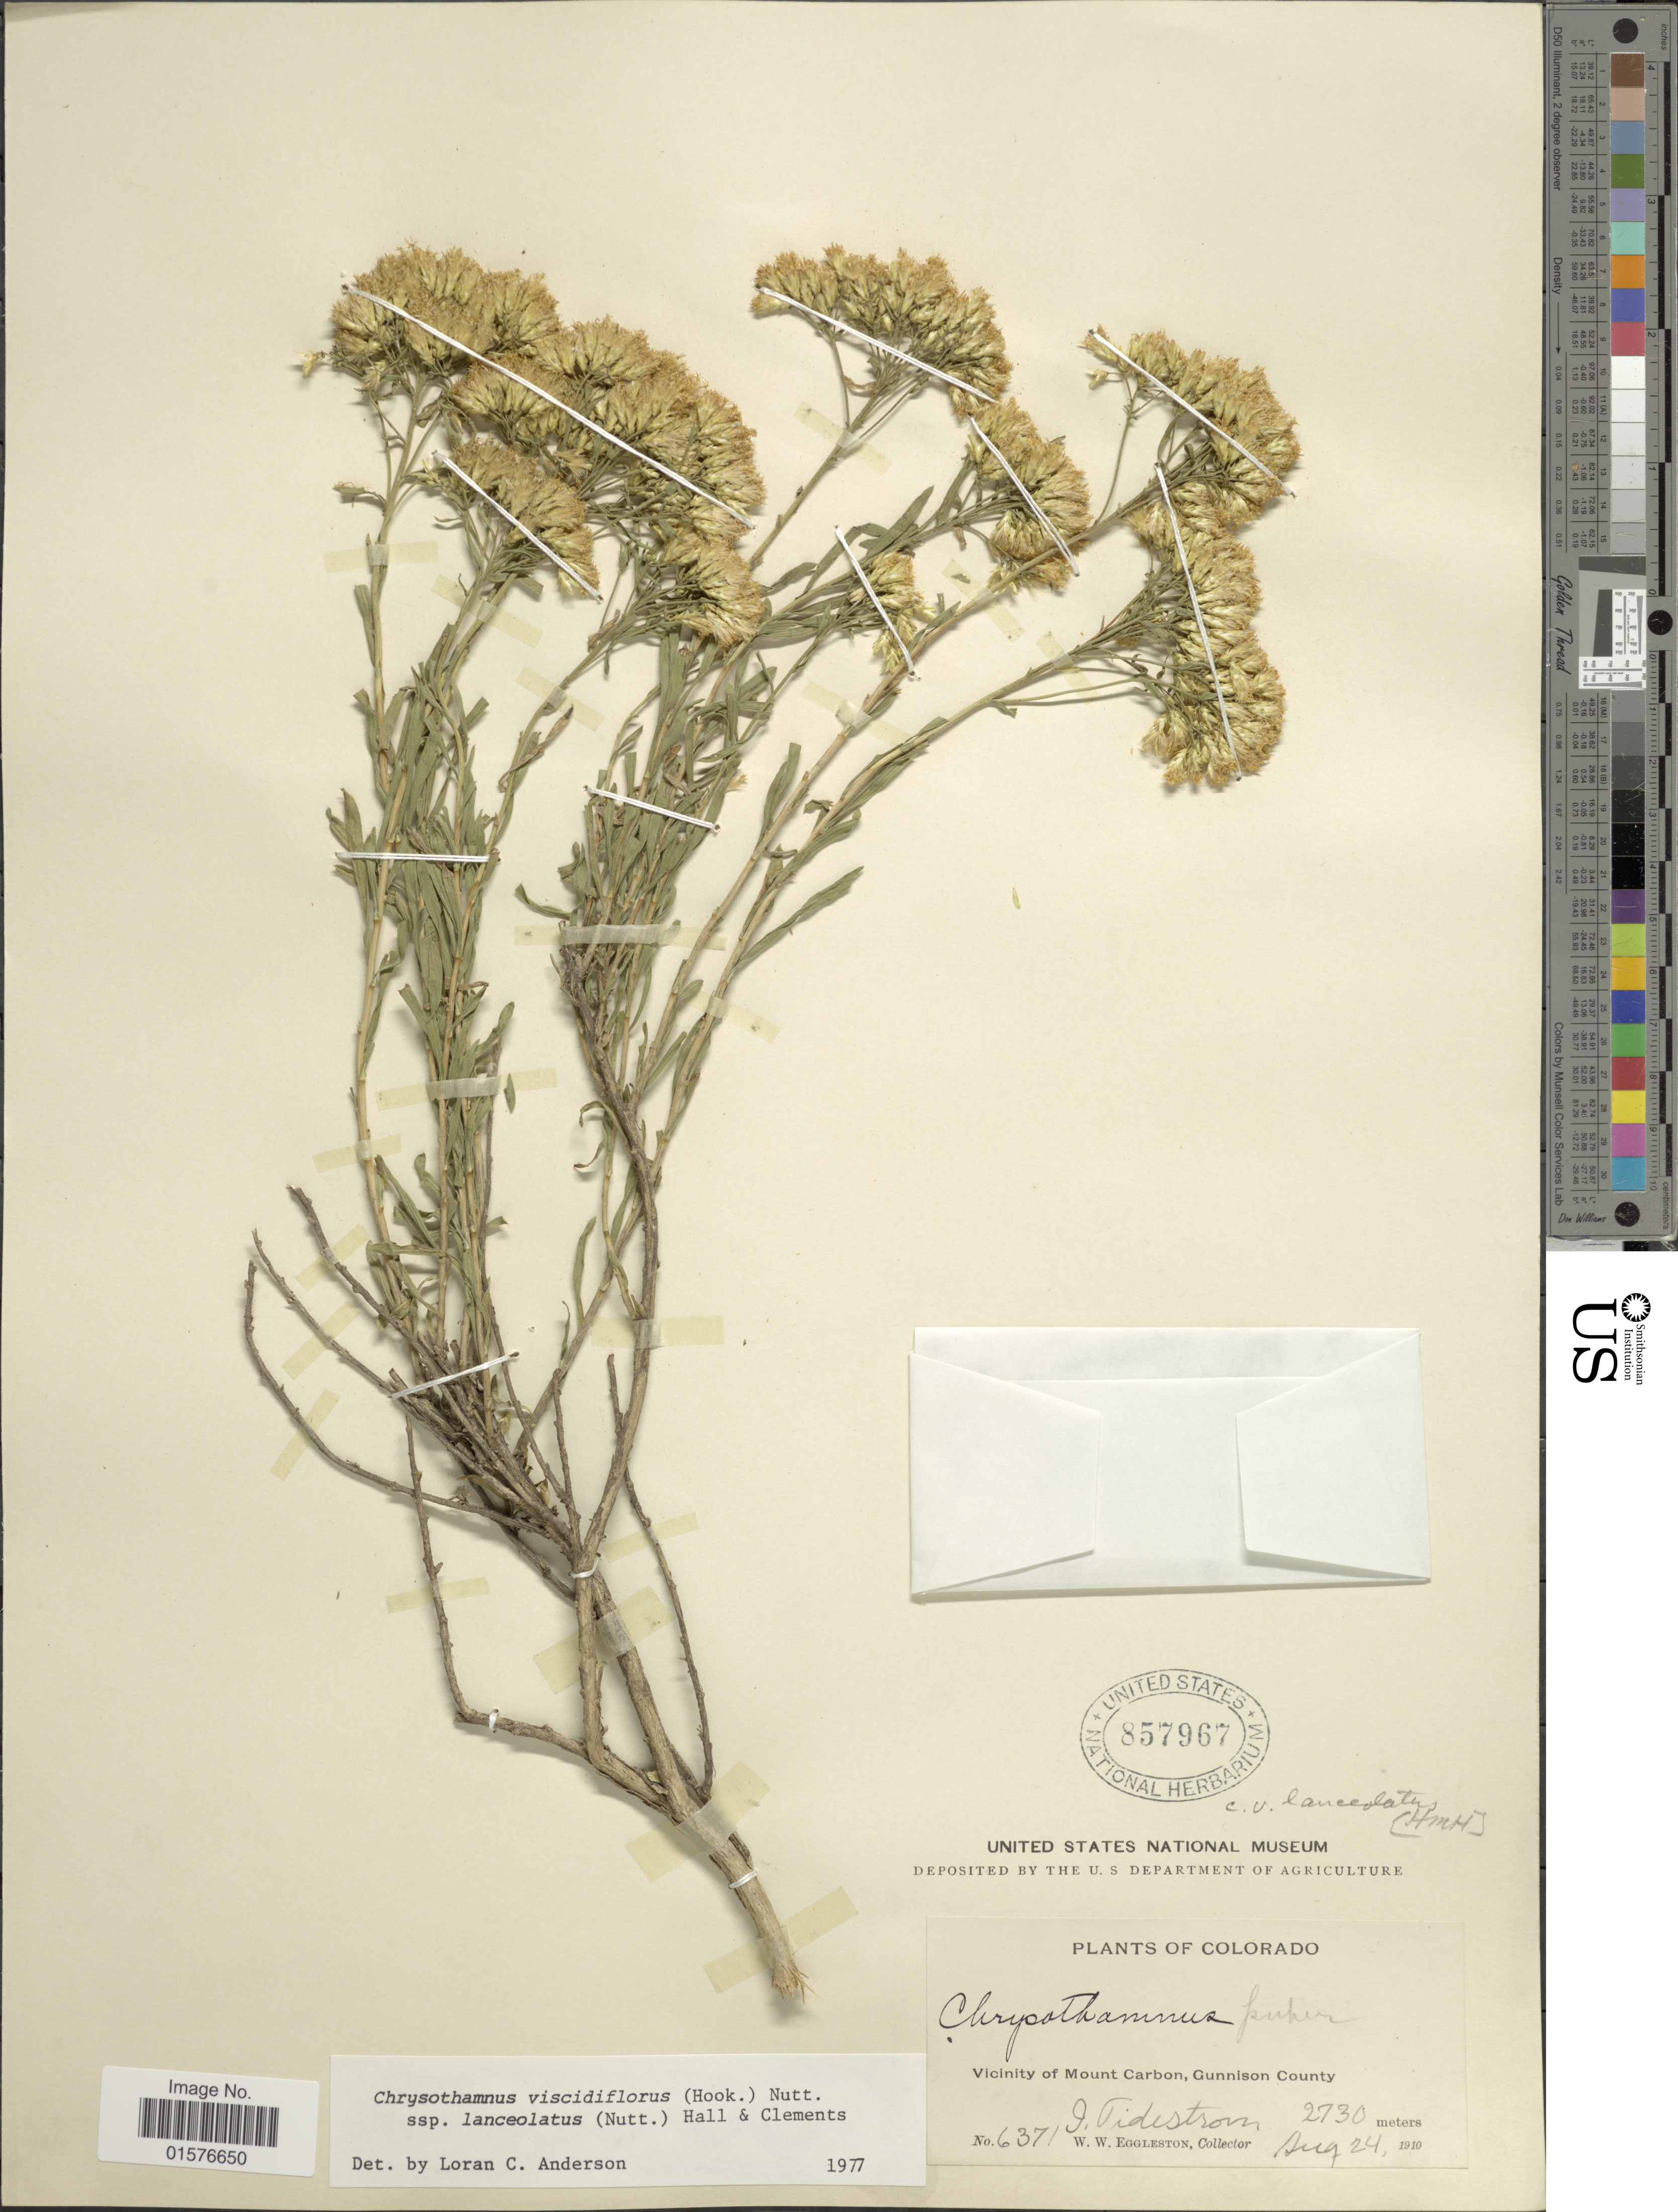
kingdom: Plantae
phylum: Tracheophyta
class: Magnoliopsida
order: Asterales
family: Asteraceae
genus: Chrysothamnus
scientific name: Chrysothamnus viscidiflorus subsp. lanceolatus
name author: (Nutt.) H.M. Hall & Clem.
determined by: Urbatsch, Lowell E., Curator (LSU), Louisiana State University (UNITED STATES)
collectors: I. F. Tidestrom & W. W. Eggleston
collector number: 6371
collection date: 1910-08-24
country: United States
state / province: Colorado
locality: Vicinity of Mount Carbon, Gunnison County.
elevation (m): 2730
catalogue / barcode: US 857967